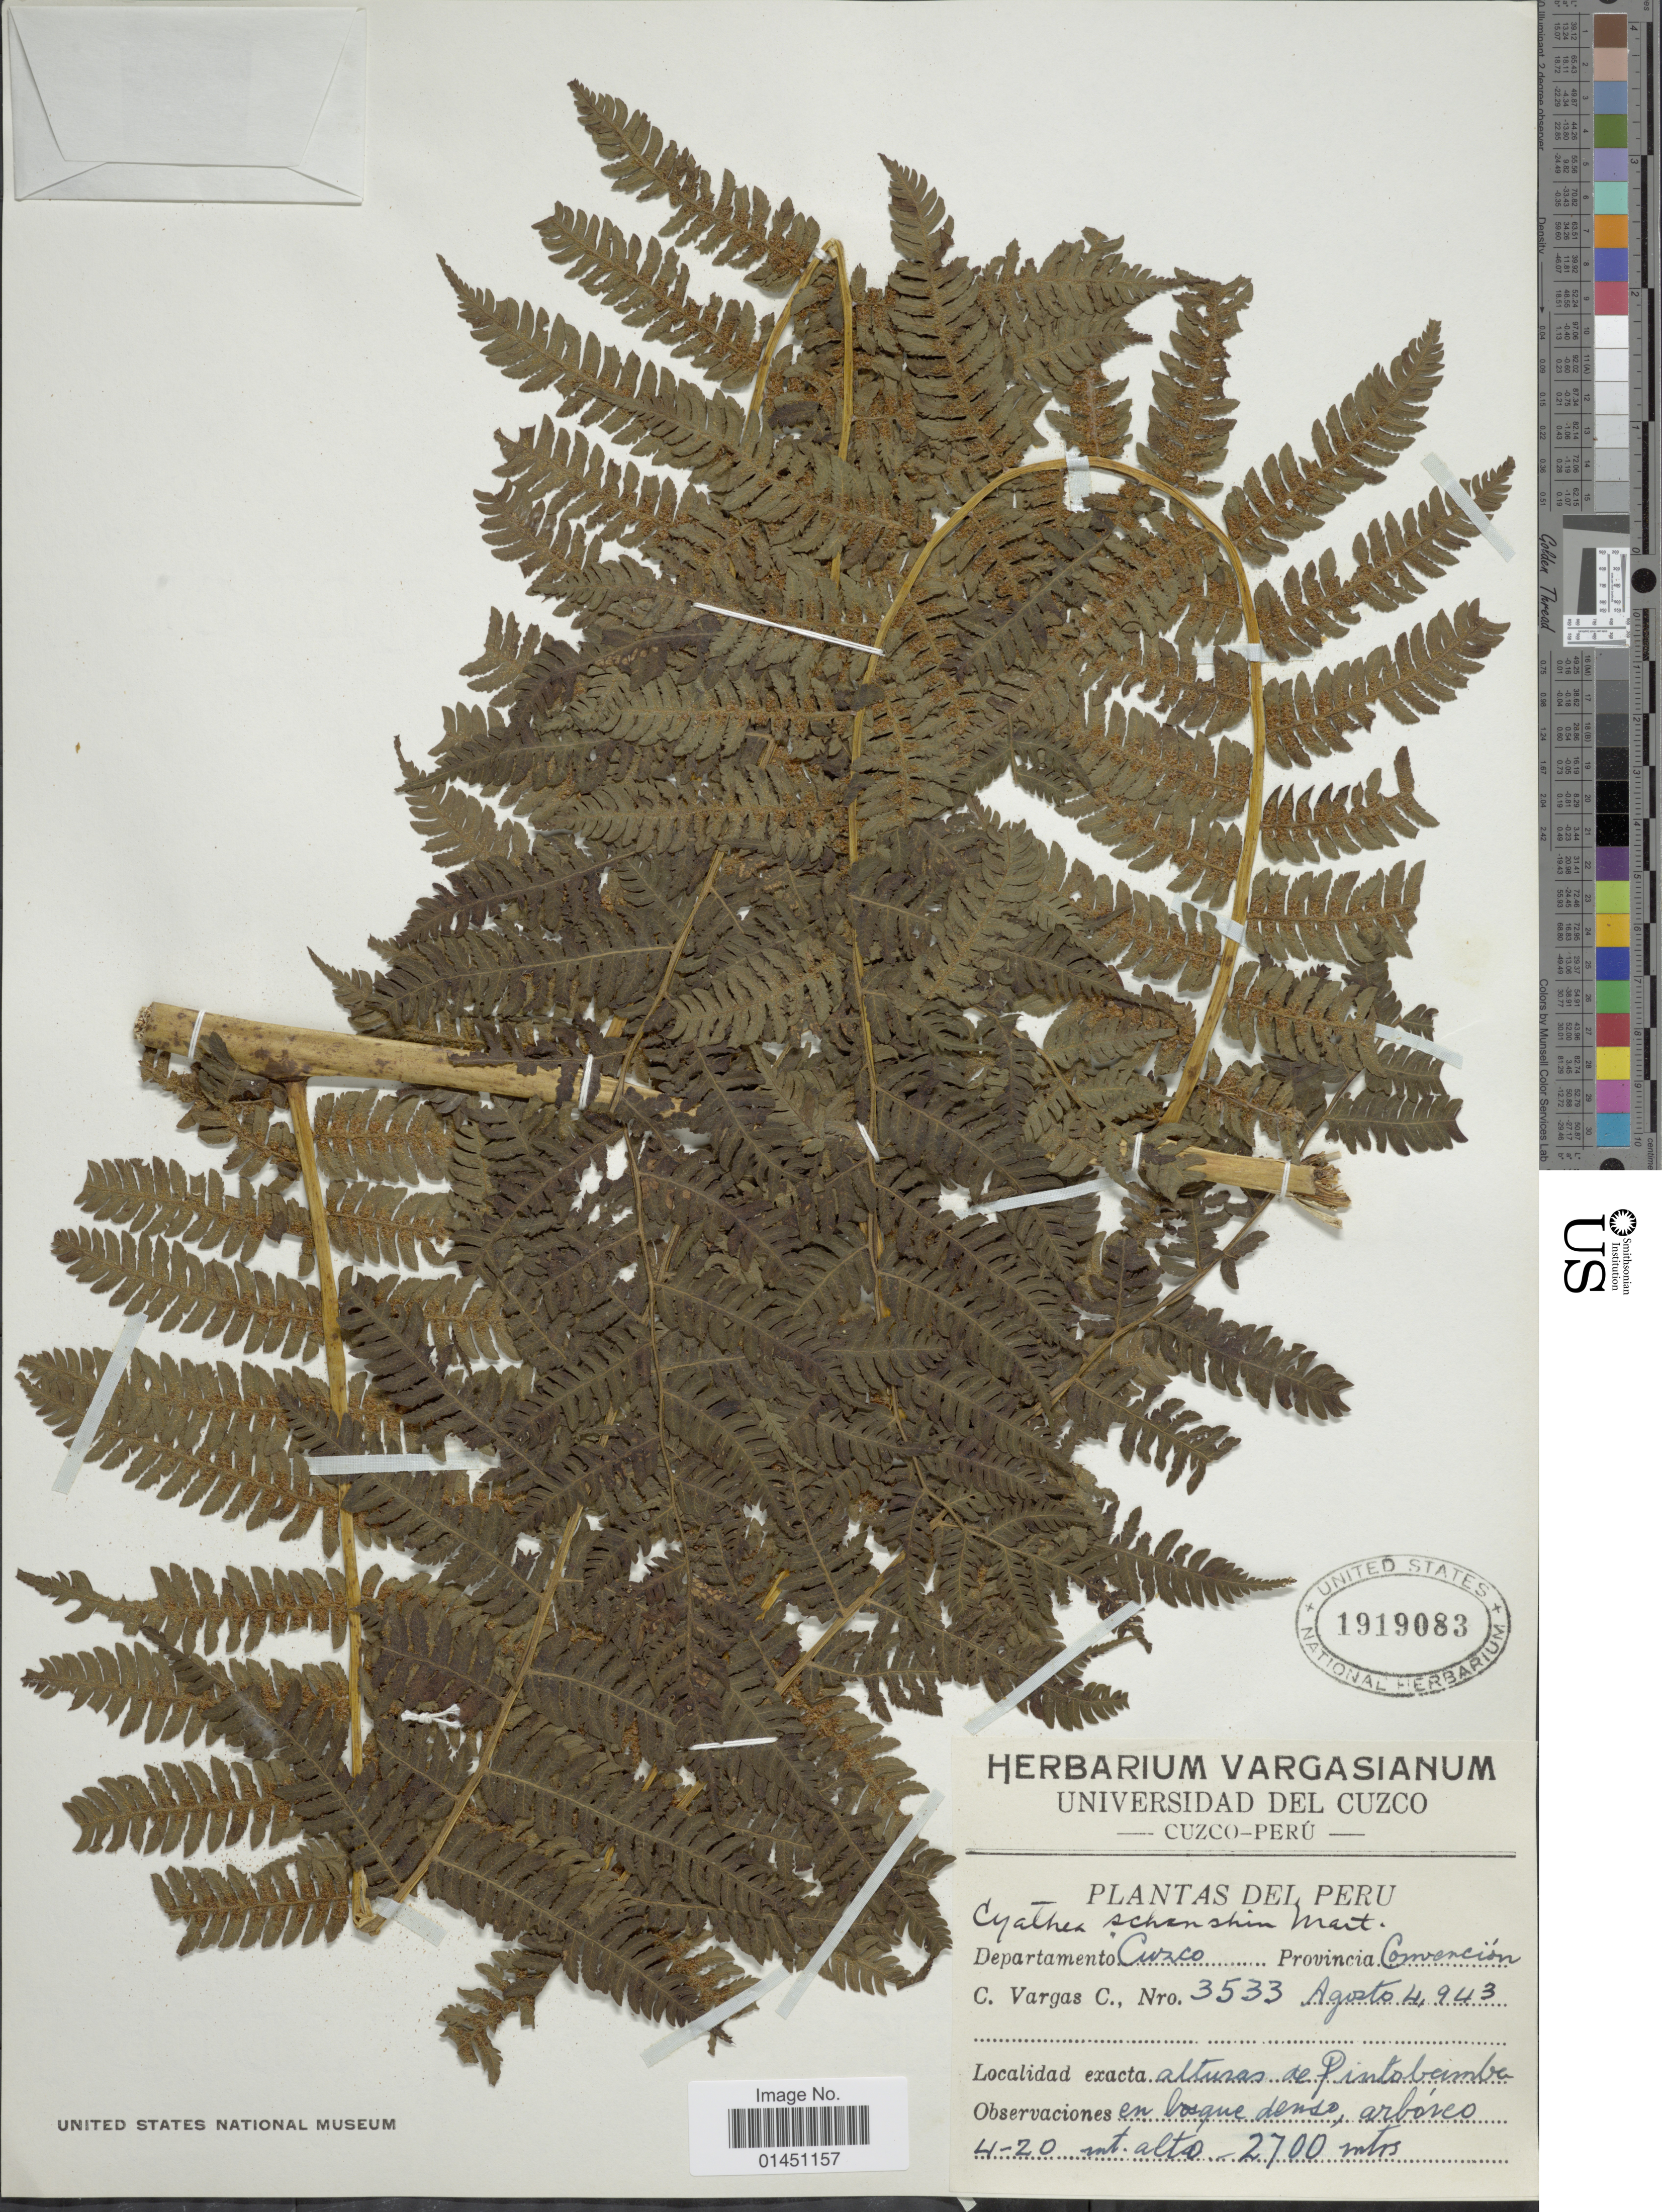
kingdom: Plantae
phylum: Tracheophyta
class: Polypodiopsida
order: Cyatheales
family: Cyatheaceae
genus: Cyathea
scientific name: Cyathea caracasana var. boliviensis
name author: (Rosenst.) R.M. Tryon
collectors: C. Vargas Calderón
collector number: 3533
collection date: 1943-08-04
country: Peru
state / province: Cusco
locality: Provinca Convencion, Alturas de Pintobamba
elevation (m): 2700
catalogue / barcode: US 1919083